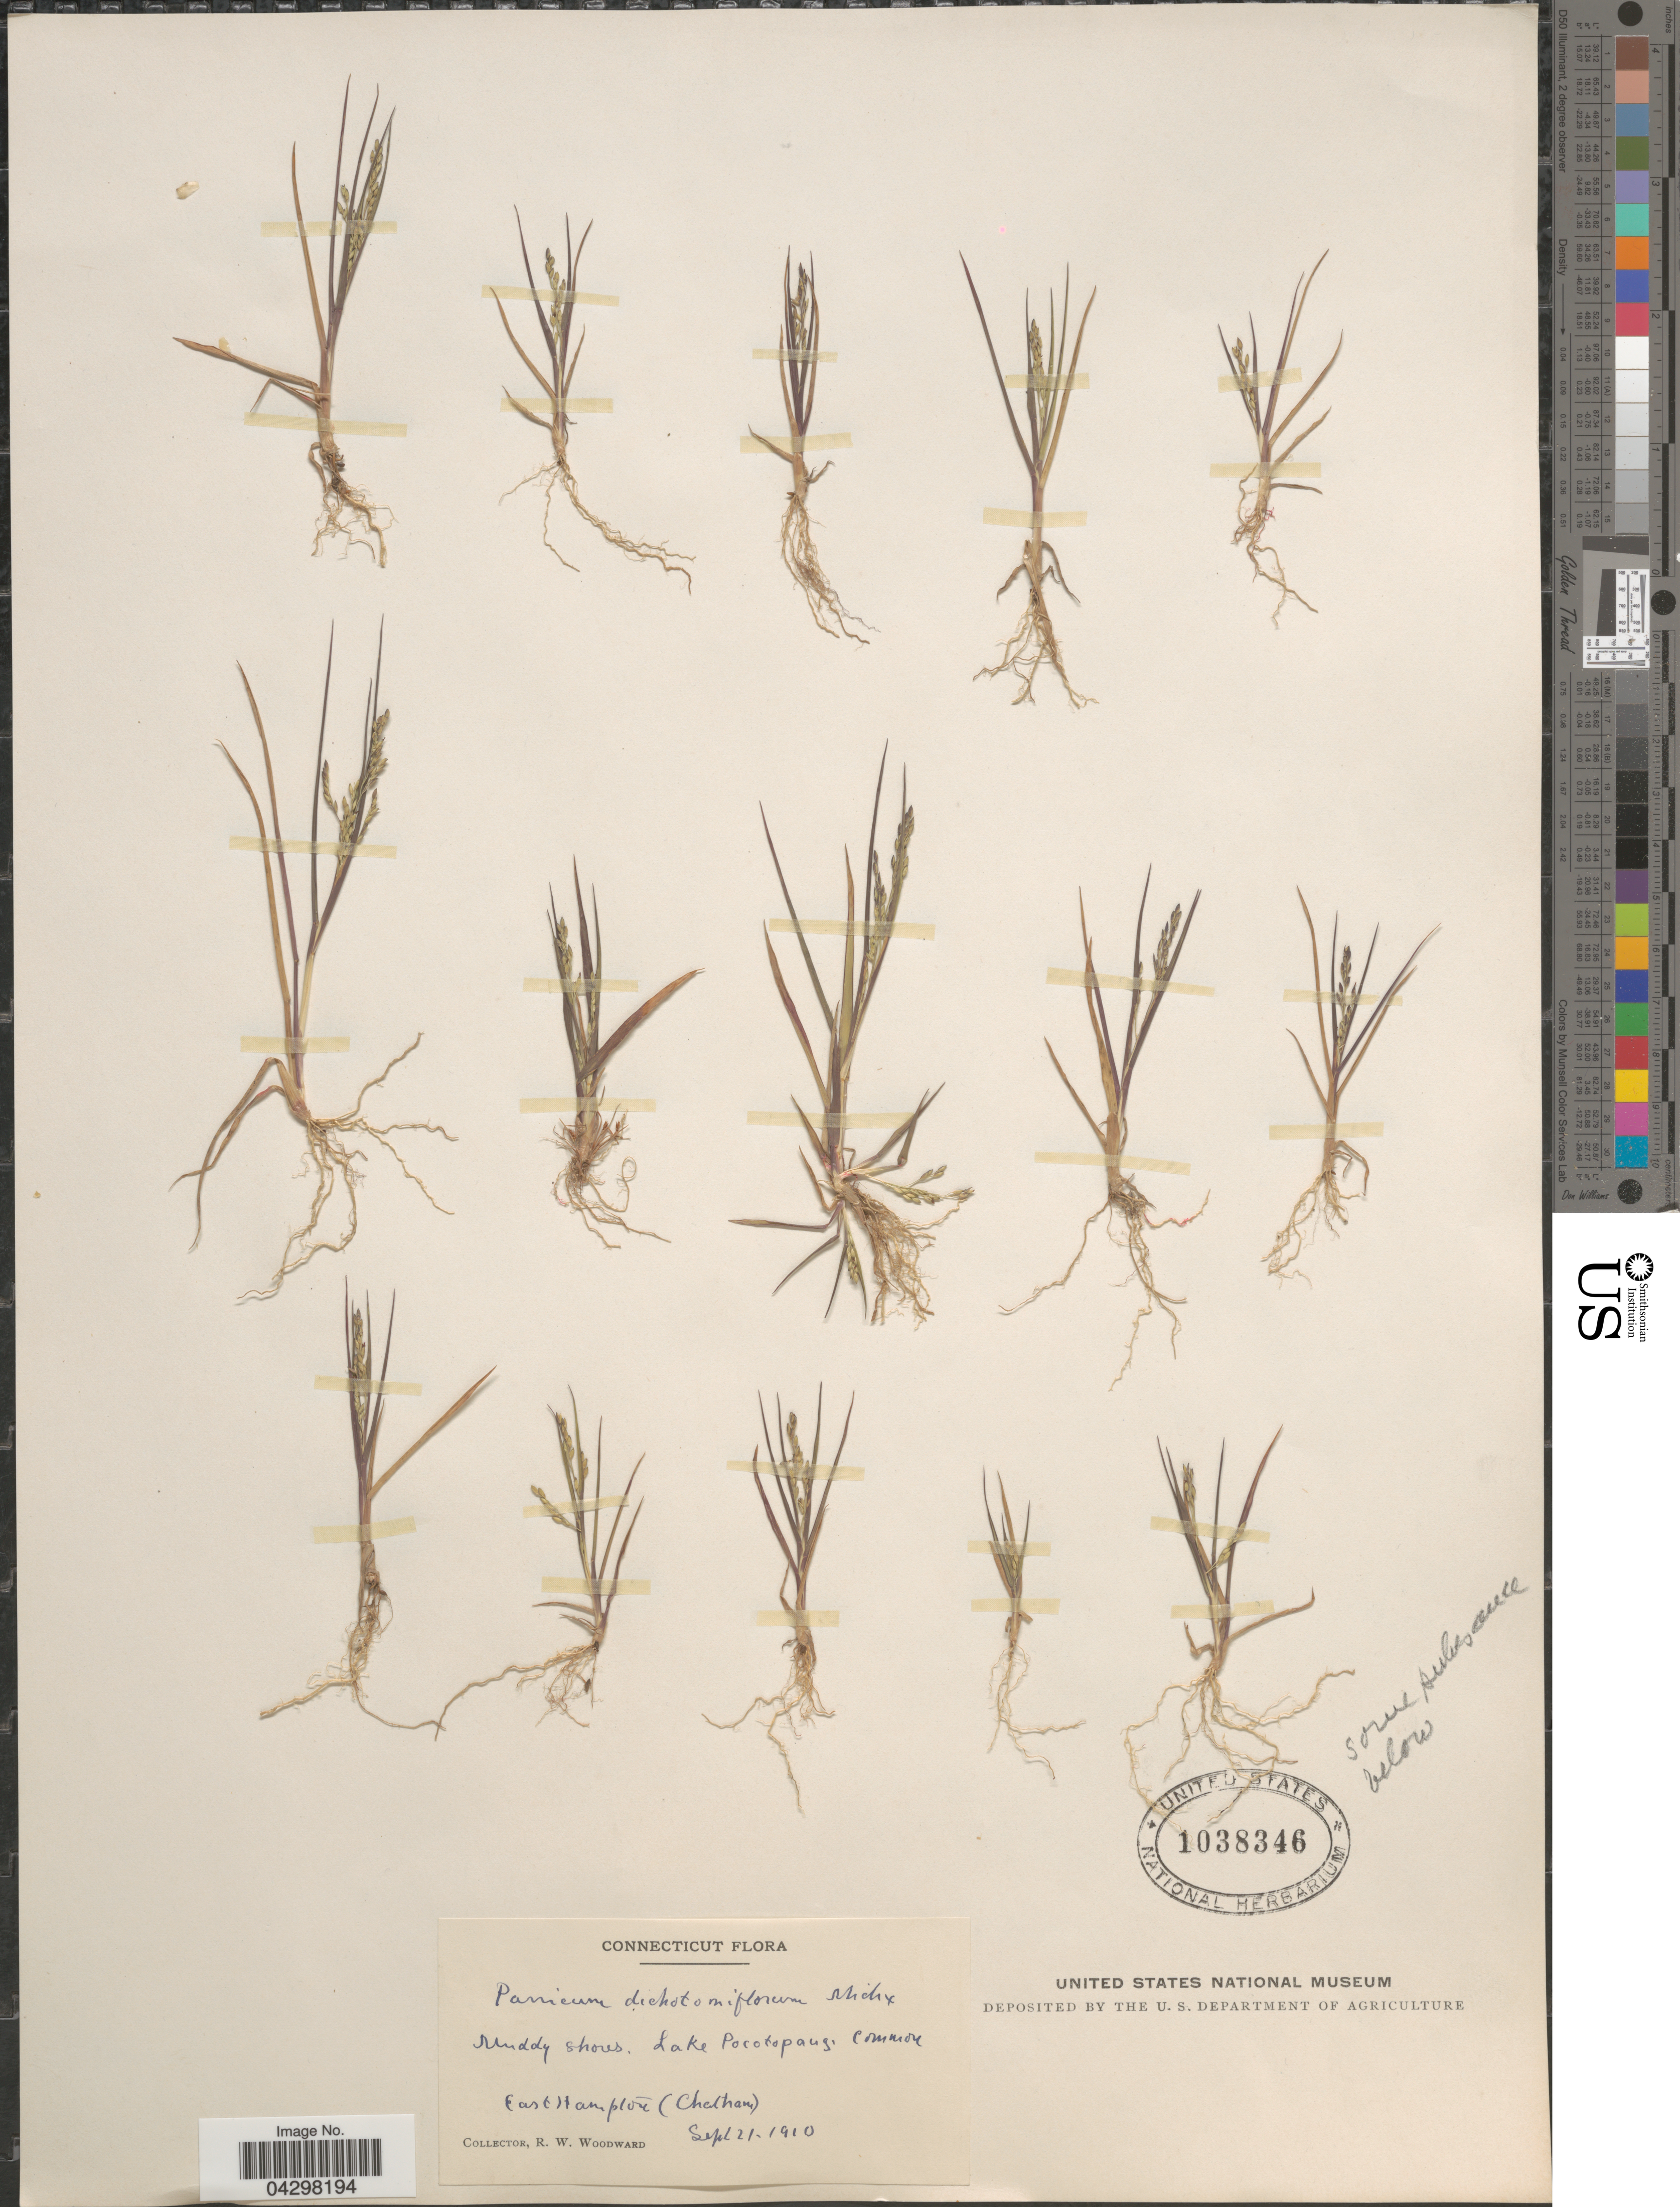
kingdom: Plantae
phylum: Tracheophyta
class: Liliopsida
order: Poales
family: Poaceae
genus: Panicum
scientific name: Panicum dichotomiflorum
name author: Michx.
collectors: R. Woodward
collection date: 1910-09-21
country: United States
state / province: Connecticut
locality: Muddy shores, Lake Pocotopaug. East Hampton (Chatham).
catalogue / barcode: US 1038346